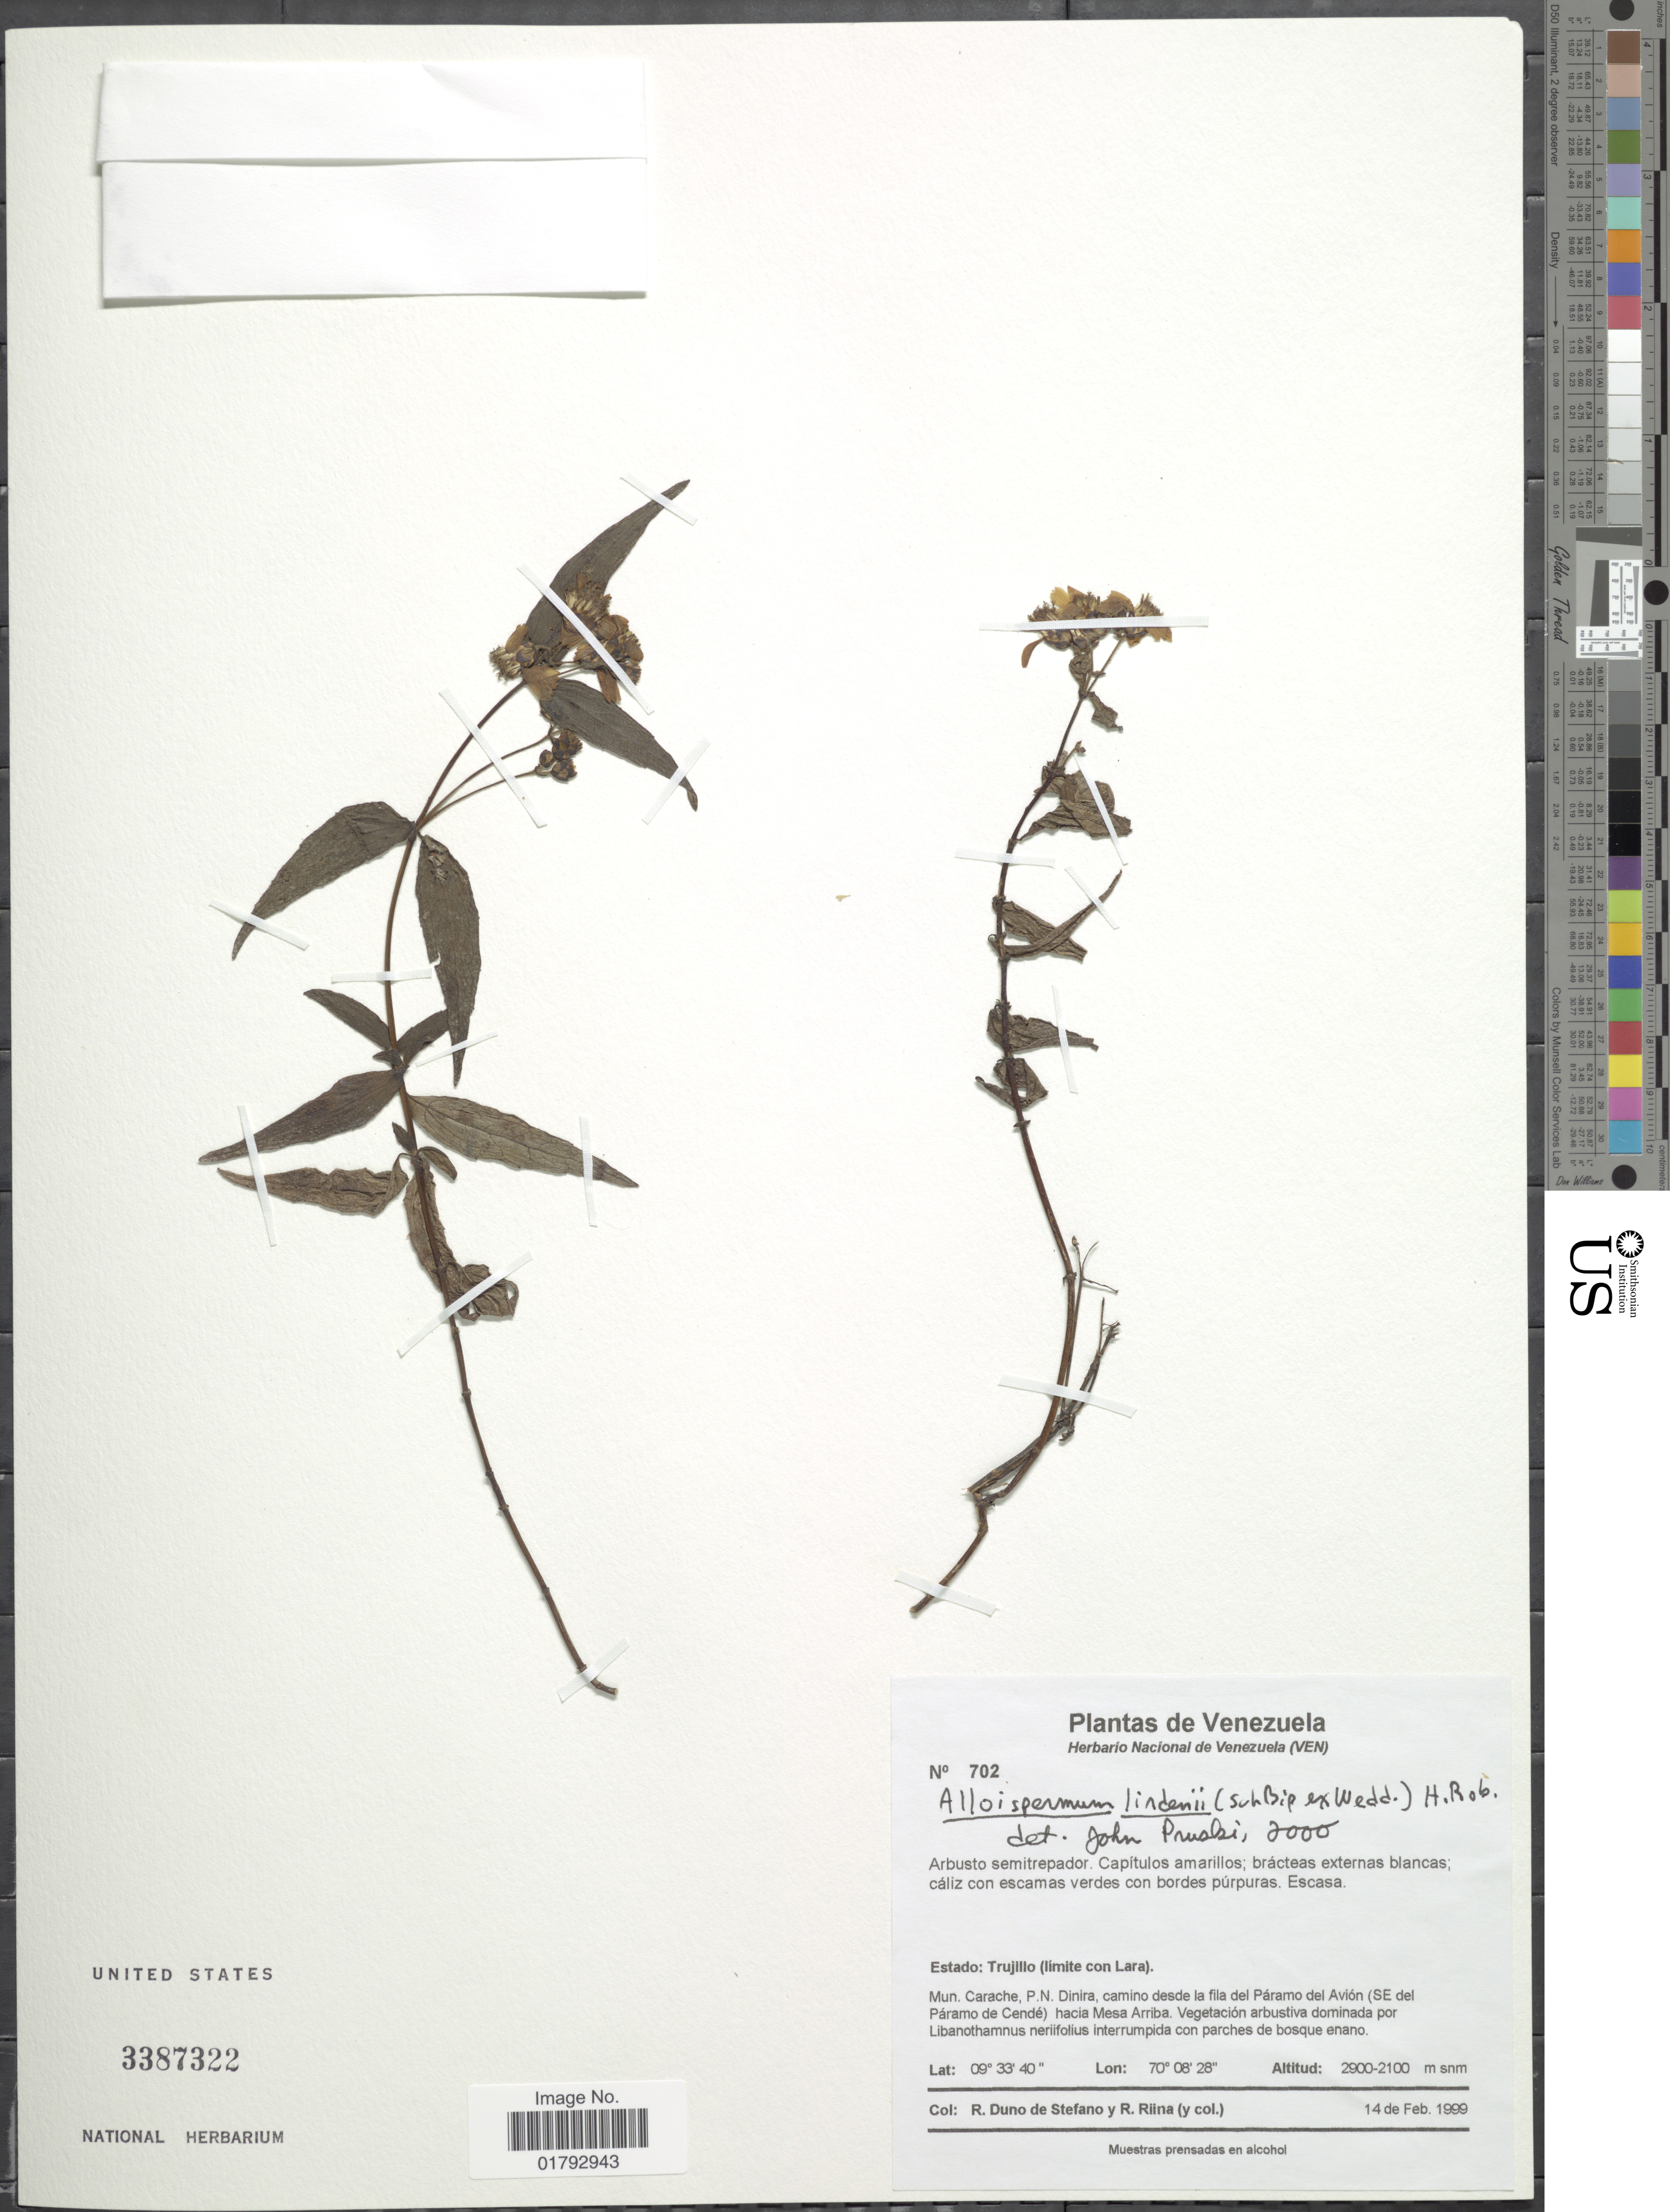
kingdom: Plantae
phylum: Tracheophyta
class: Magnoliopsida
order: Asterales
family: Asteraceae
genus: Alloispermum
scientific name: Alloispermum lindenii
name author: (Sch. Bip. ex Wedd.) H. Rob.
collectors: R. Duno de Stefano, R. Riina & et al.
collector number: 702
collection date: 1999-02-14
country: Venezuela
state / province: Trujillo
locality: Estado: Trujillo (Limite con Lara). Mun Carache, P. N. Dinira, camino desde la fila del Paramo del Avion (SE del Paramo de Cende) hacia Mesa Arriba.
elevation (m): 2100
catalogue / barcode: US 3387322